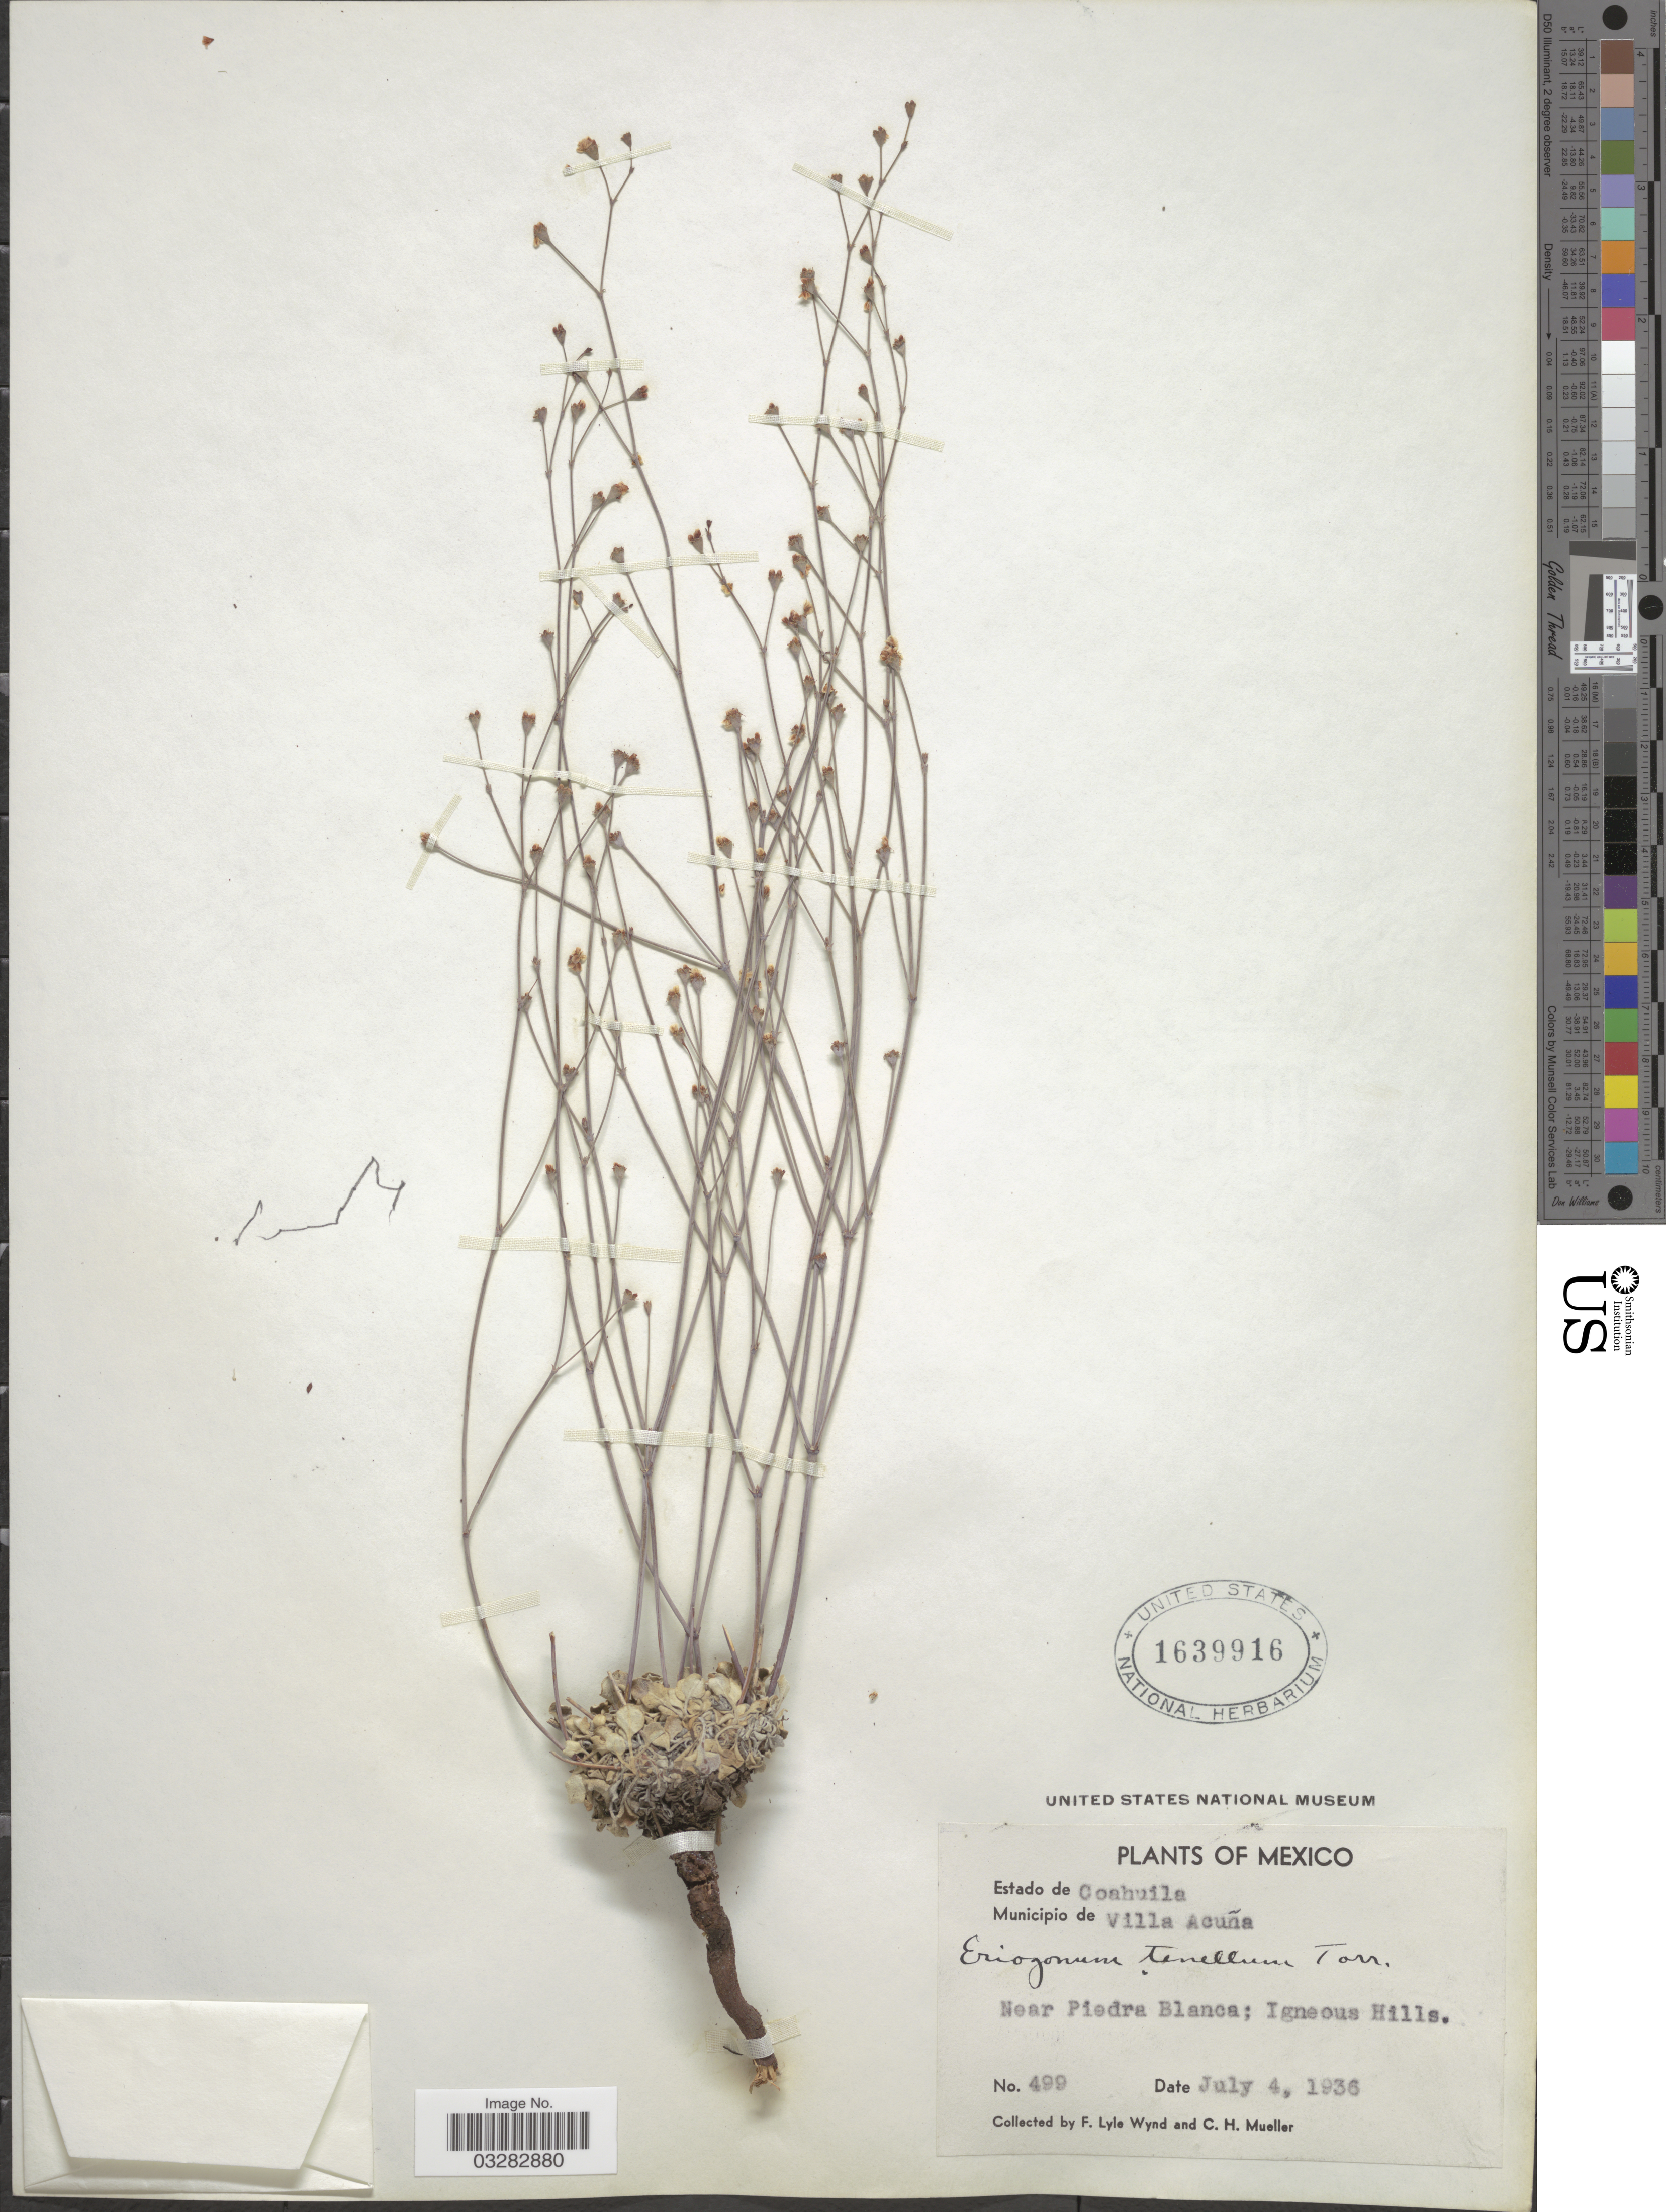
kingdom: Plantae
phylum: Tracheophyta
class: Magnoliopsida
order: Caryophyllales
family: Polygonaceae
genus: Eriogonum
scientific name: Eriogonum tenellum var. tenellum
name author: Torr.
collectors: F. L. Wynd & C. H. Mueller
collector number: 499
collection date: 1936-07-04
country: Mexico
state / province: Coahuila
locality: Municipio de Villa Acuña. Near Piedra Blanca; Igneous Hills.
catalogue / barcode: US 1639916